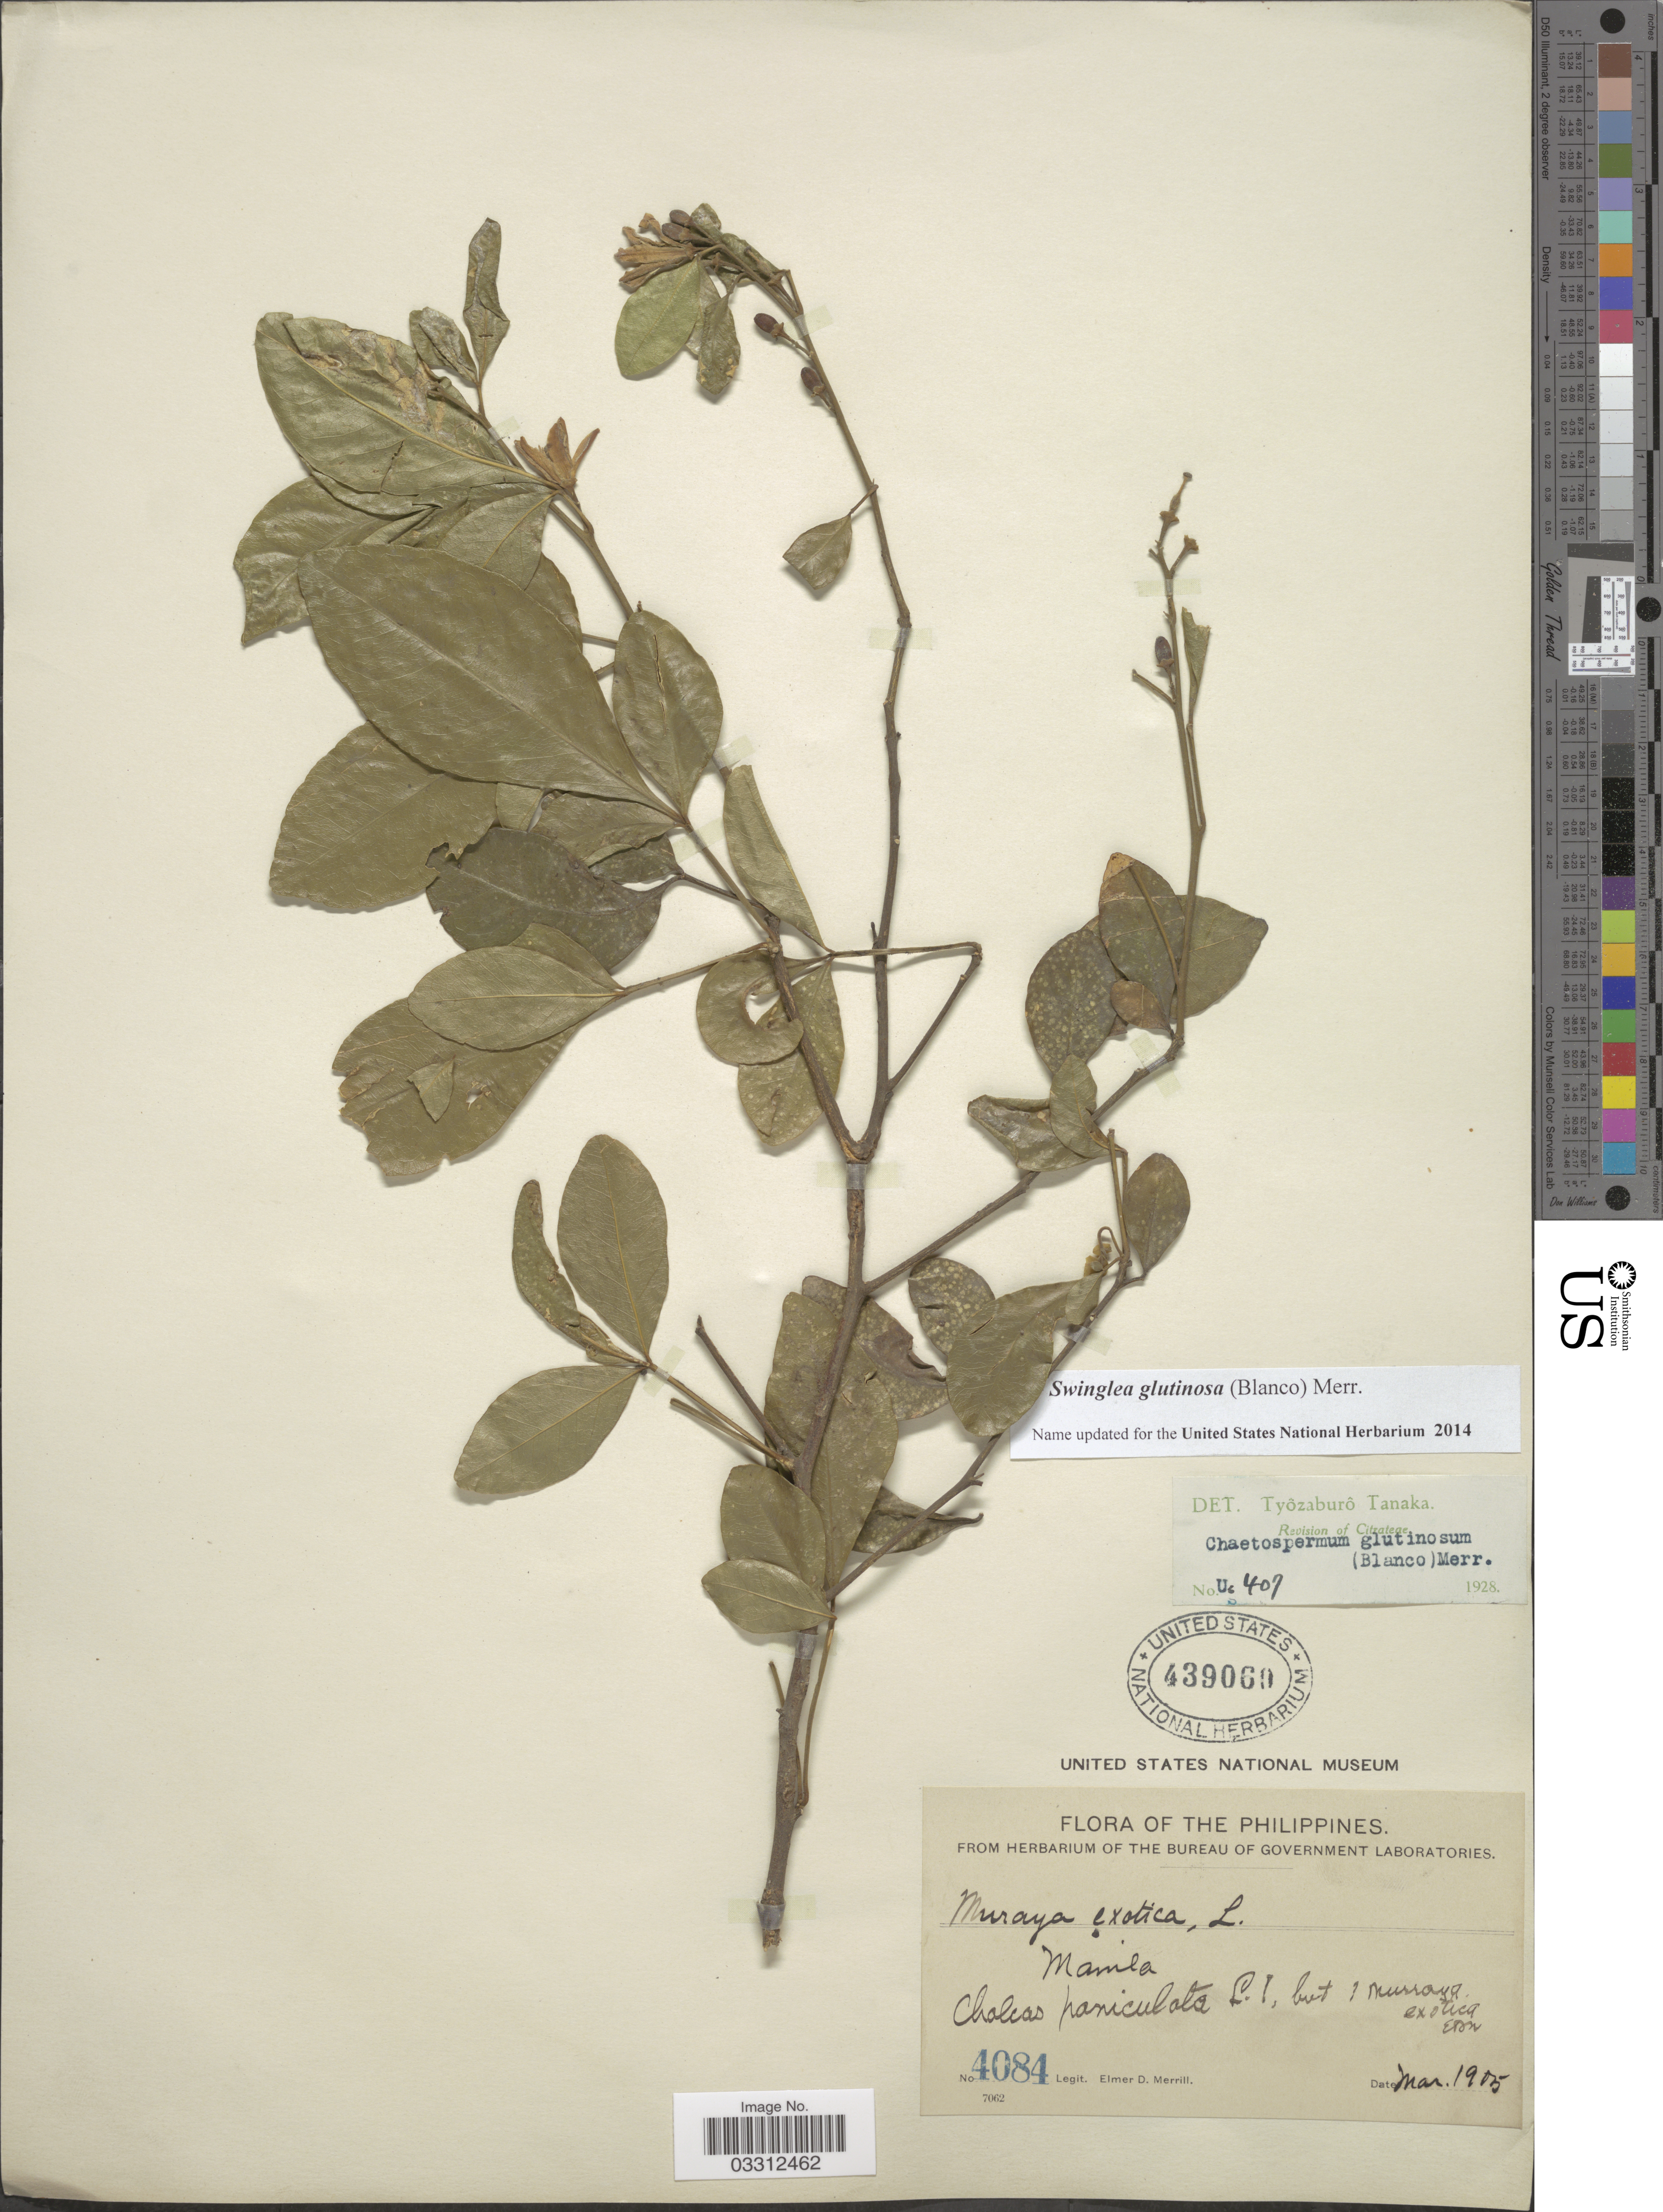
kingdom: Plantae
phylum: Tracheophyta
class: Magnoliopsida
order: Sapindales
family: Rutaceae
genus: Swinglea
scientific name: Swinglea glutinosa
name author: (Blanco) Merr.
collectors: E. D. Merrill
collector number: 4084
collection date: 1905-03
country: Philippines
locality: Manila.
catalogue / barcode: US 439060